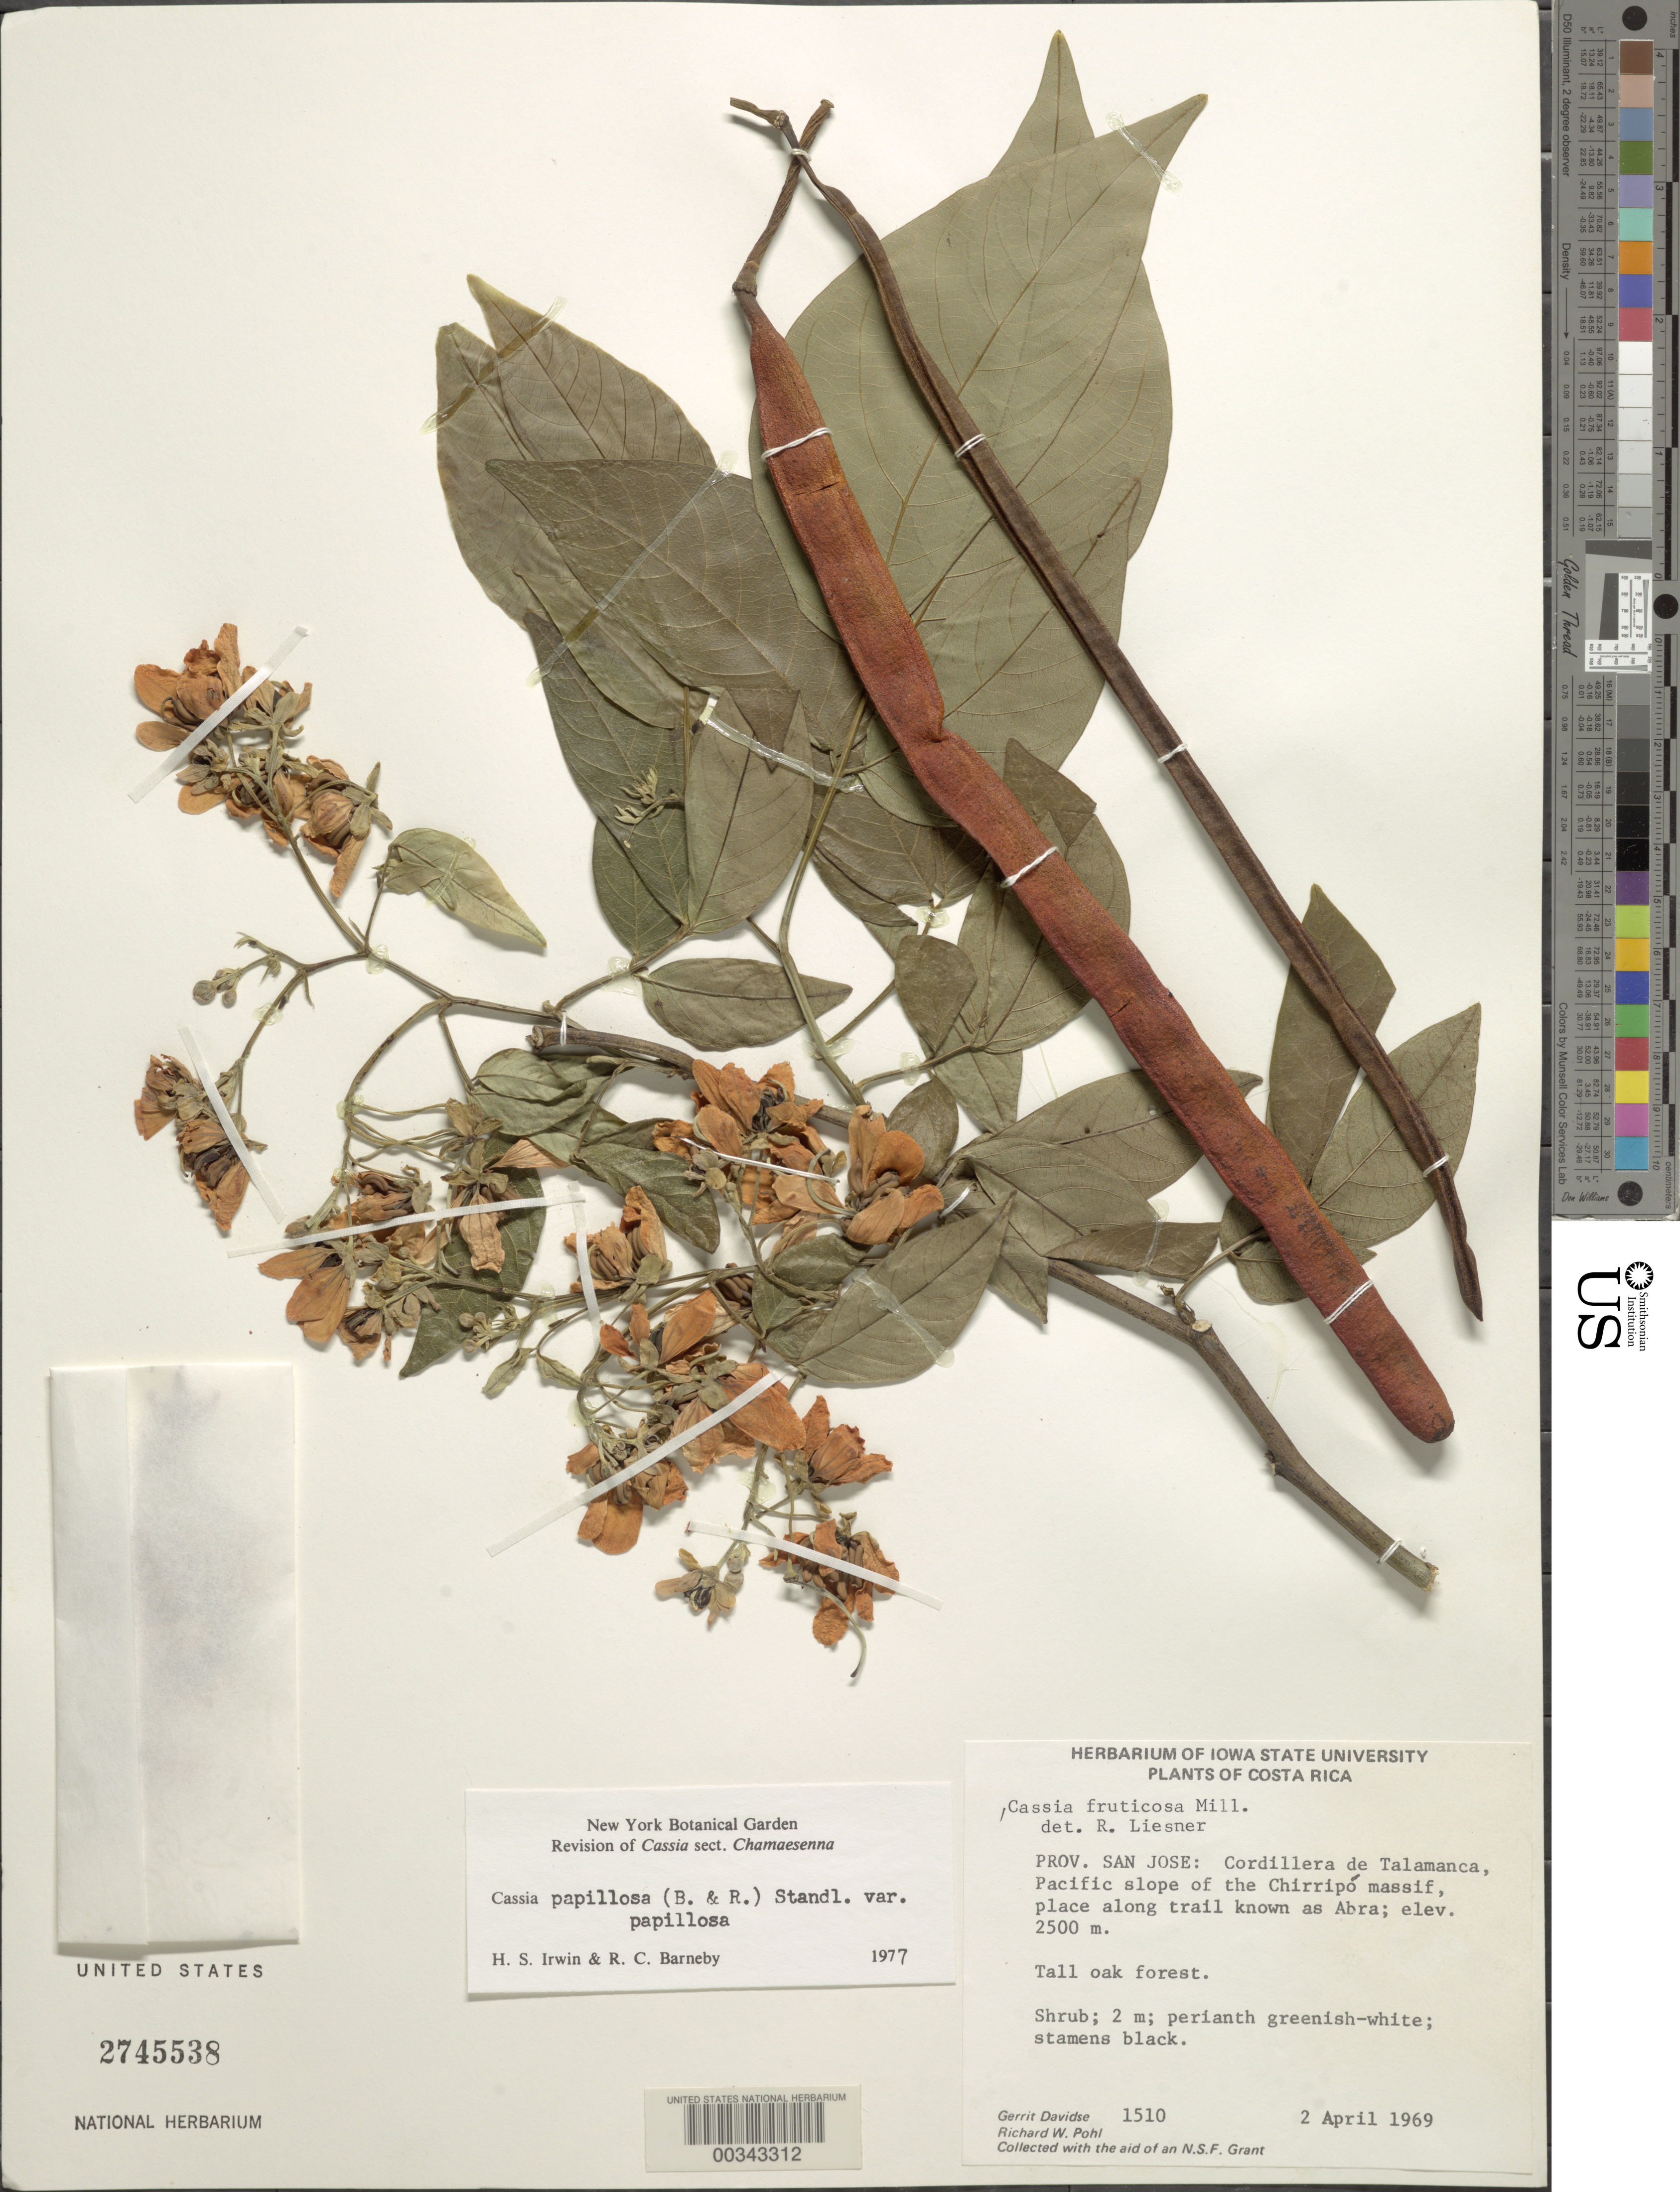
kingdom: Plantae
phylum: Tracheophyta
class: Magnoliopsida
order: Fabales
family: Fabaceae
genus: Senna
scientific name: Senna papillosa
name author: (Britton & Rose) H.S. Irwin & Barneby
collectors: G. Davidse & R. W. Pohl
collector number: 1510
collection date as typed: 02 Apr 1969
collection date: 1969-04-02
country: Costa Rica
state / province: San José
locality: Cordillera de talamanca, pacific slope of the chirripo massif, place along trail known as abra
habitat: Tall oak forest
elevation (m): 2500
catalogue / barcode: US 2745538